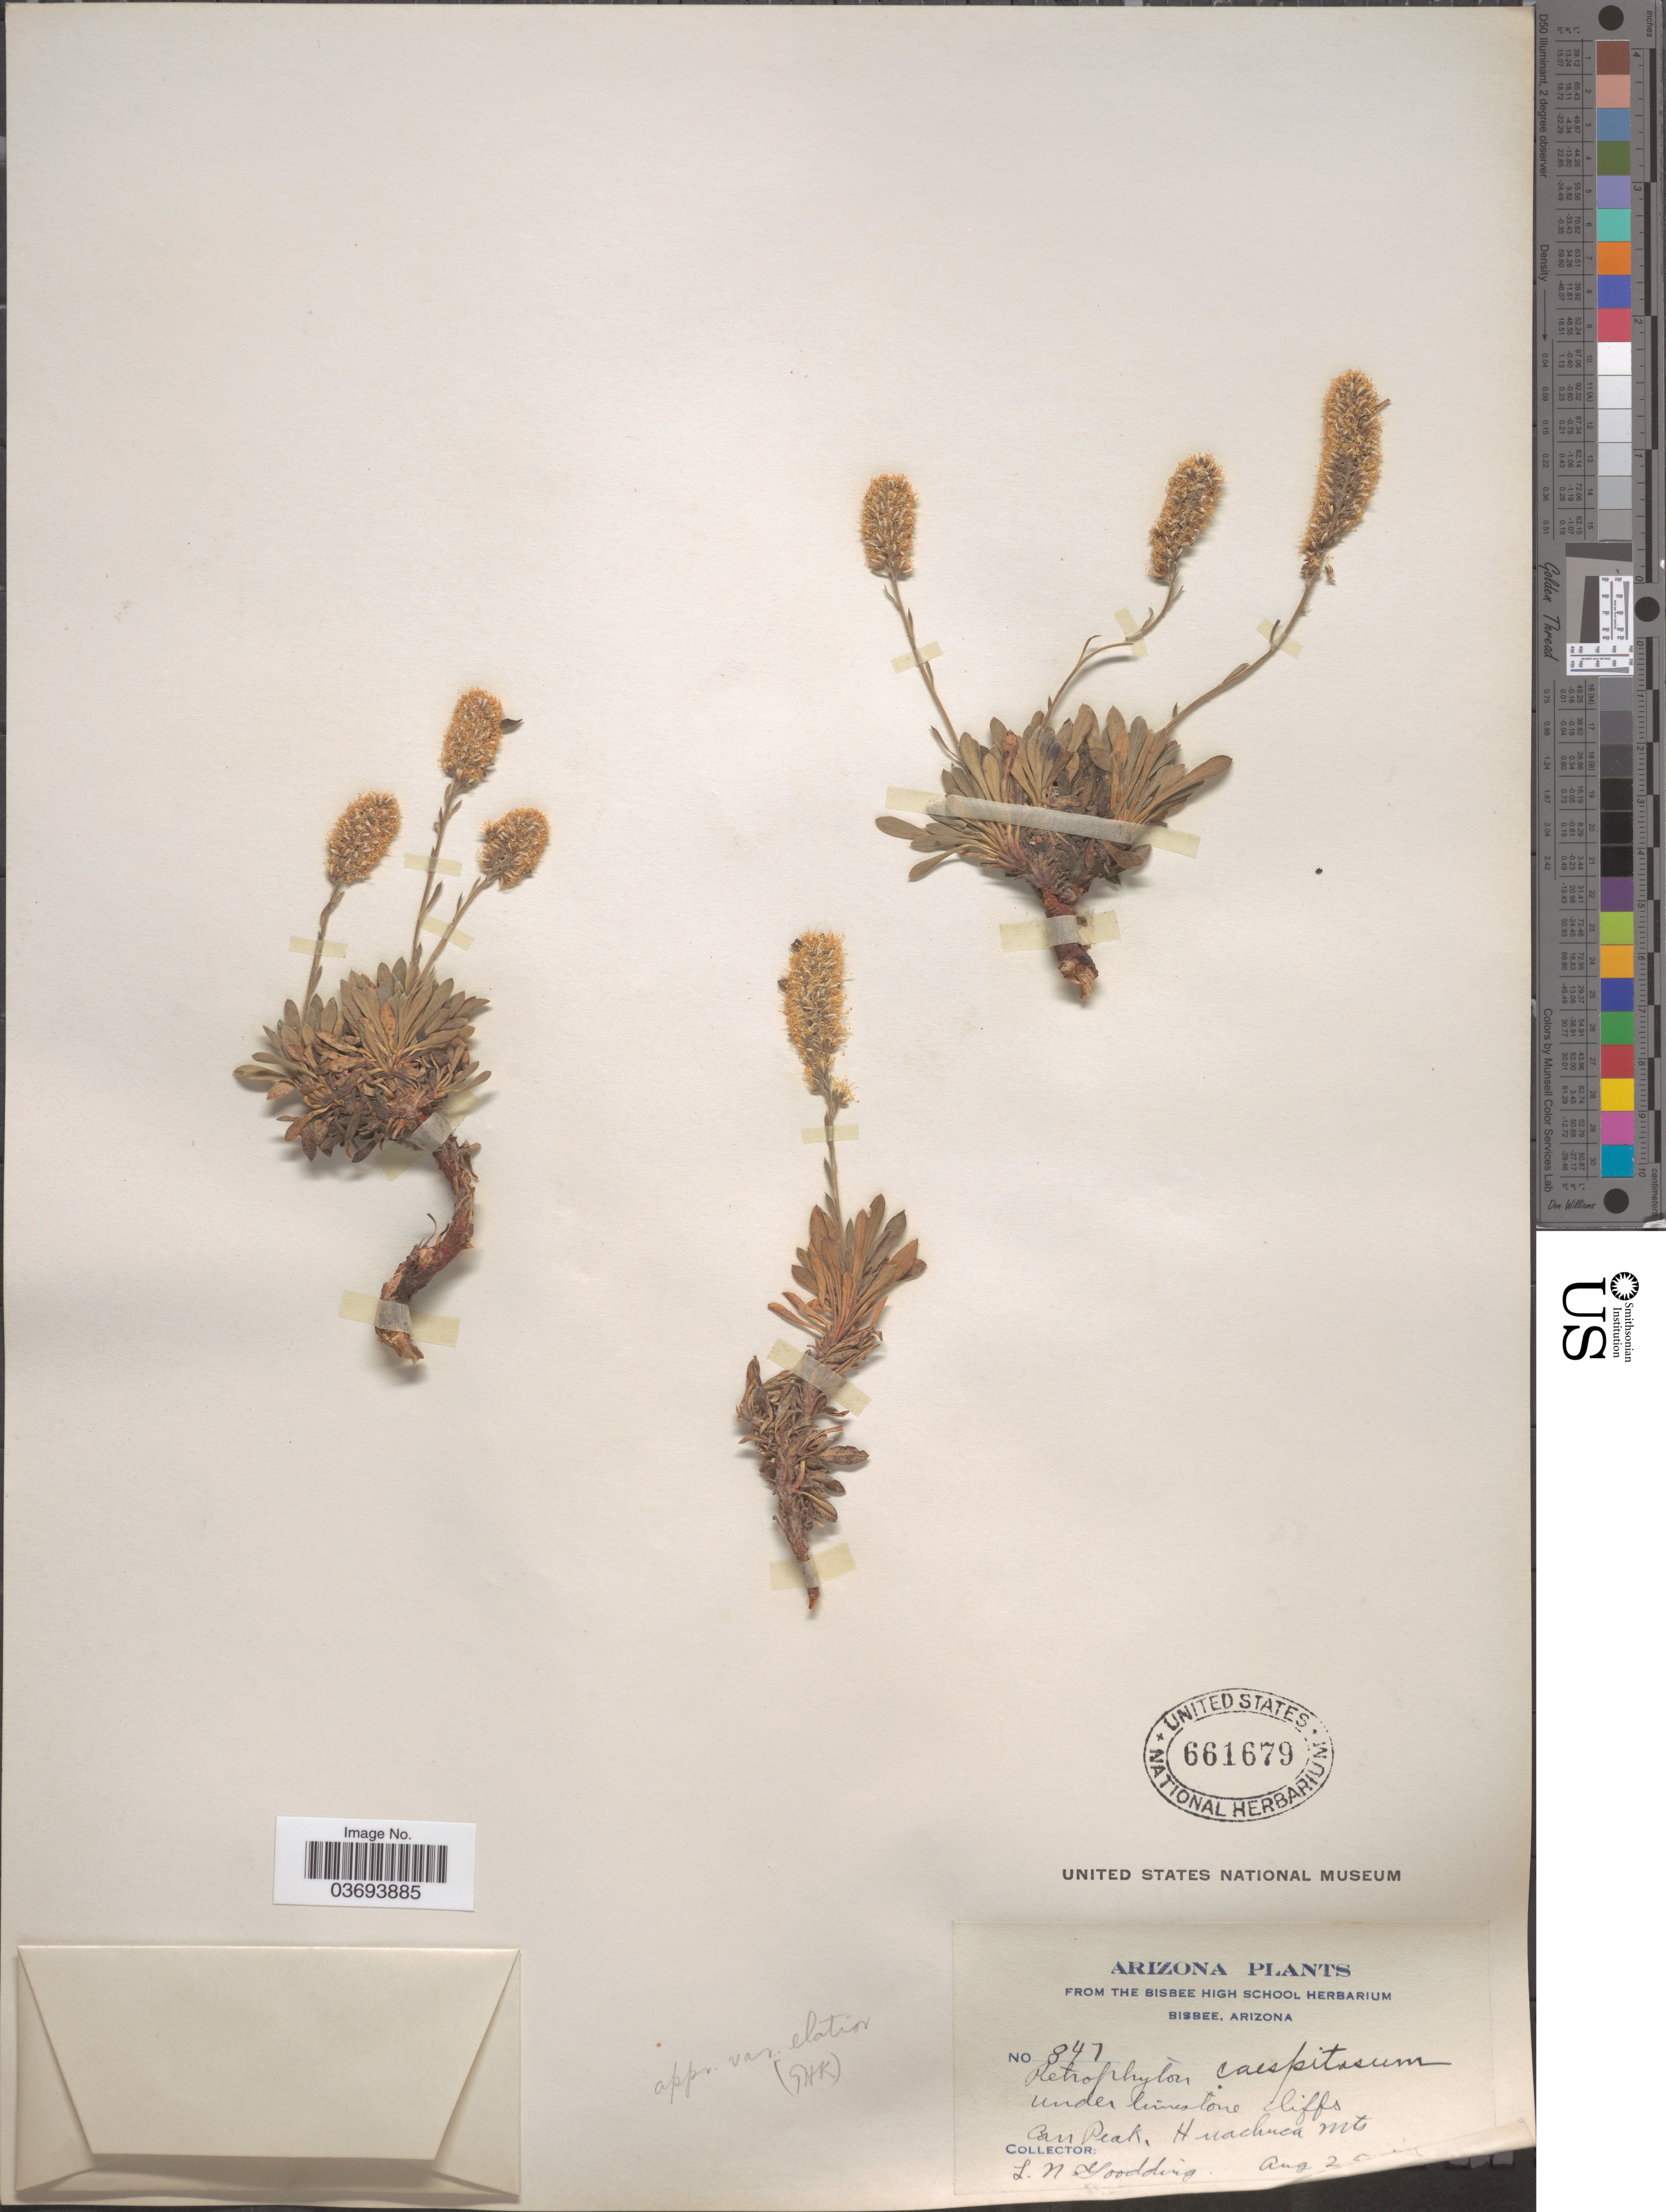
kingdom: Plantae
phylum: Tracheophyta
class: Magnoliopsida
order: Rosales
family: Rosaceae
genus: Petrophytum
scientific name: Petrophytum caespitosum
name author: (Nutt.) Rydb.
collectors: L. N. Goodding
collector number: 847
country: United States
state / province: Arizona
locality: Can Peak, Huachuca Mts.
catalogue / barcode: US 661679